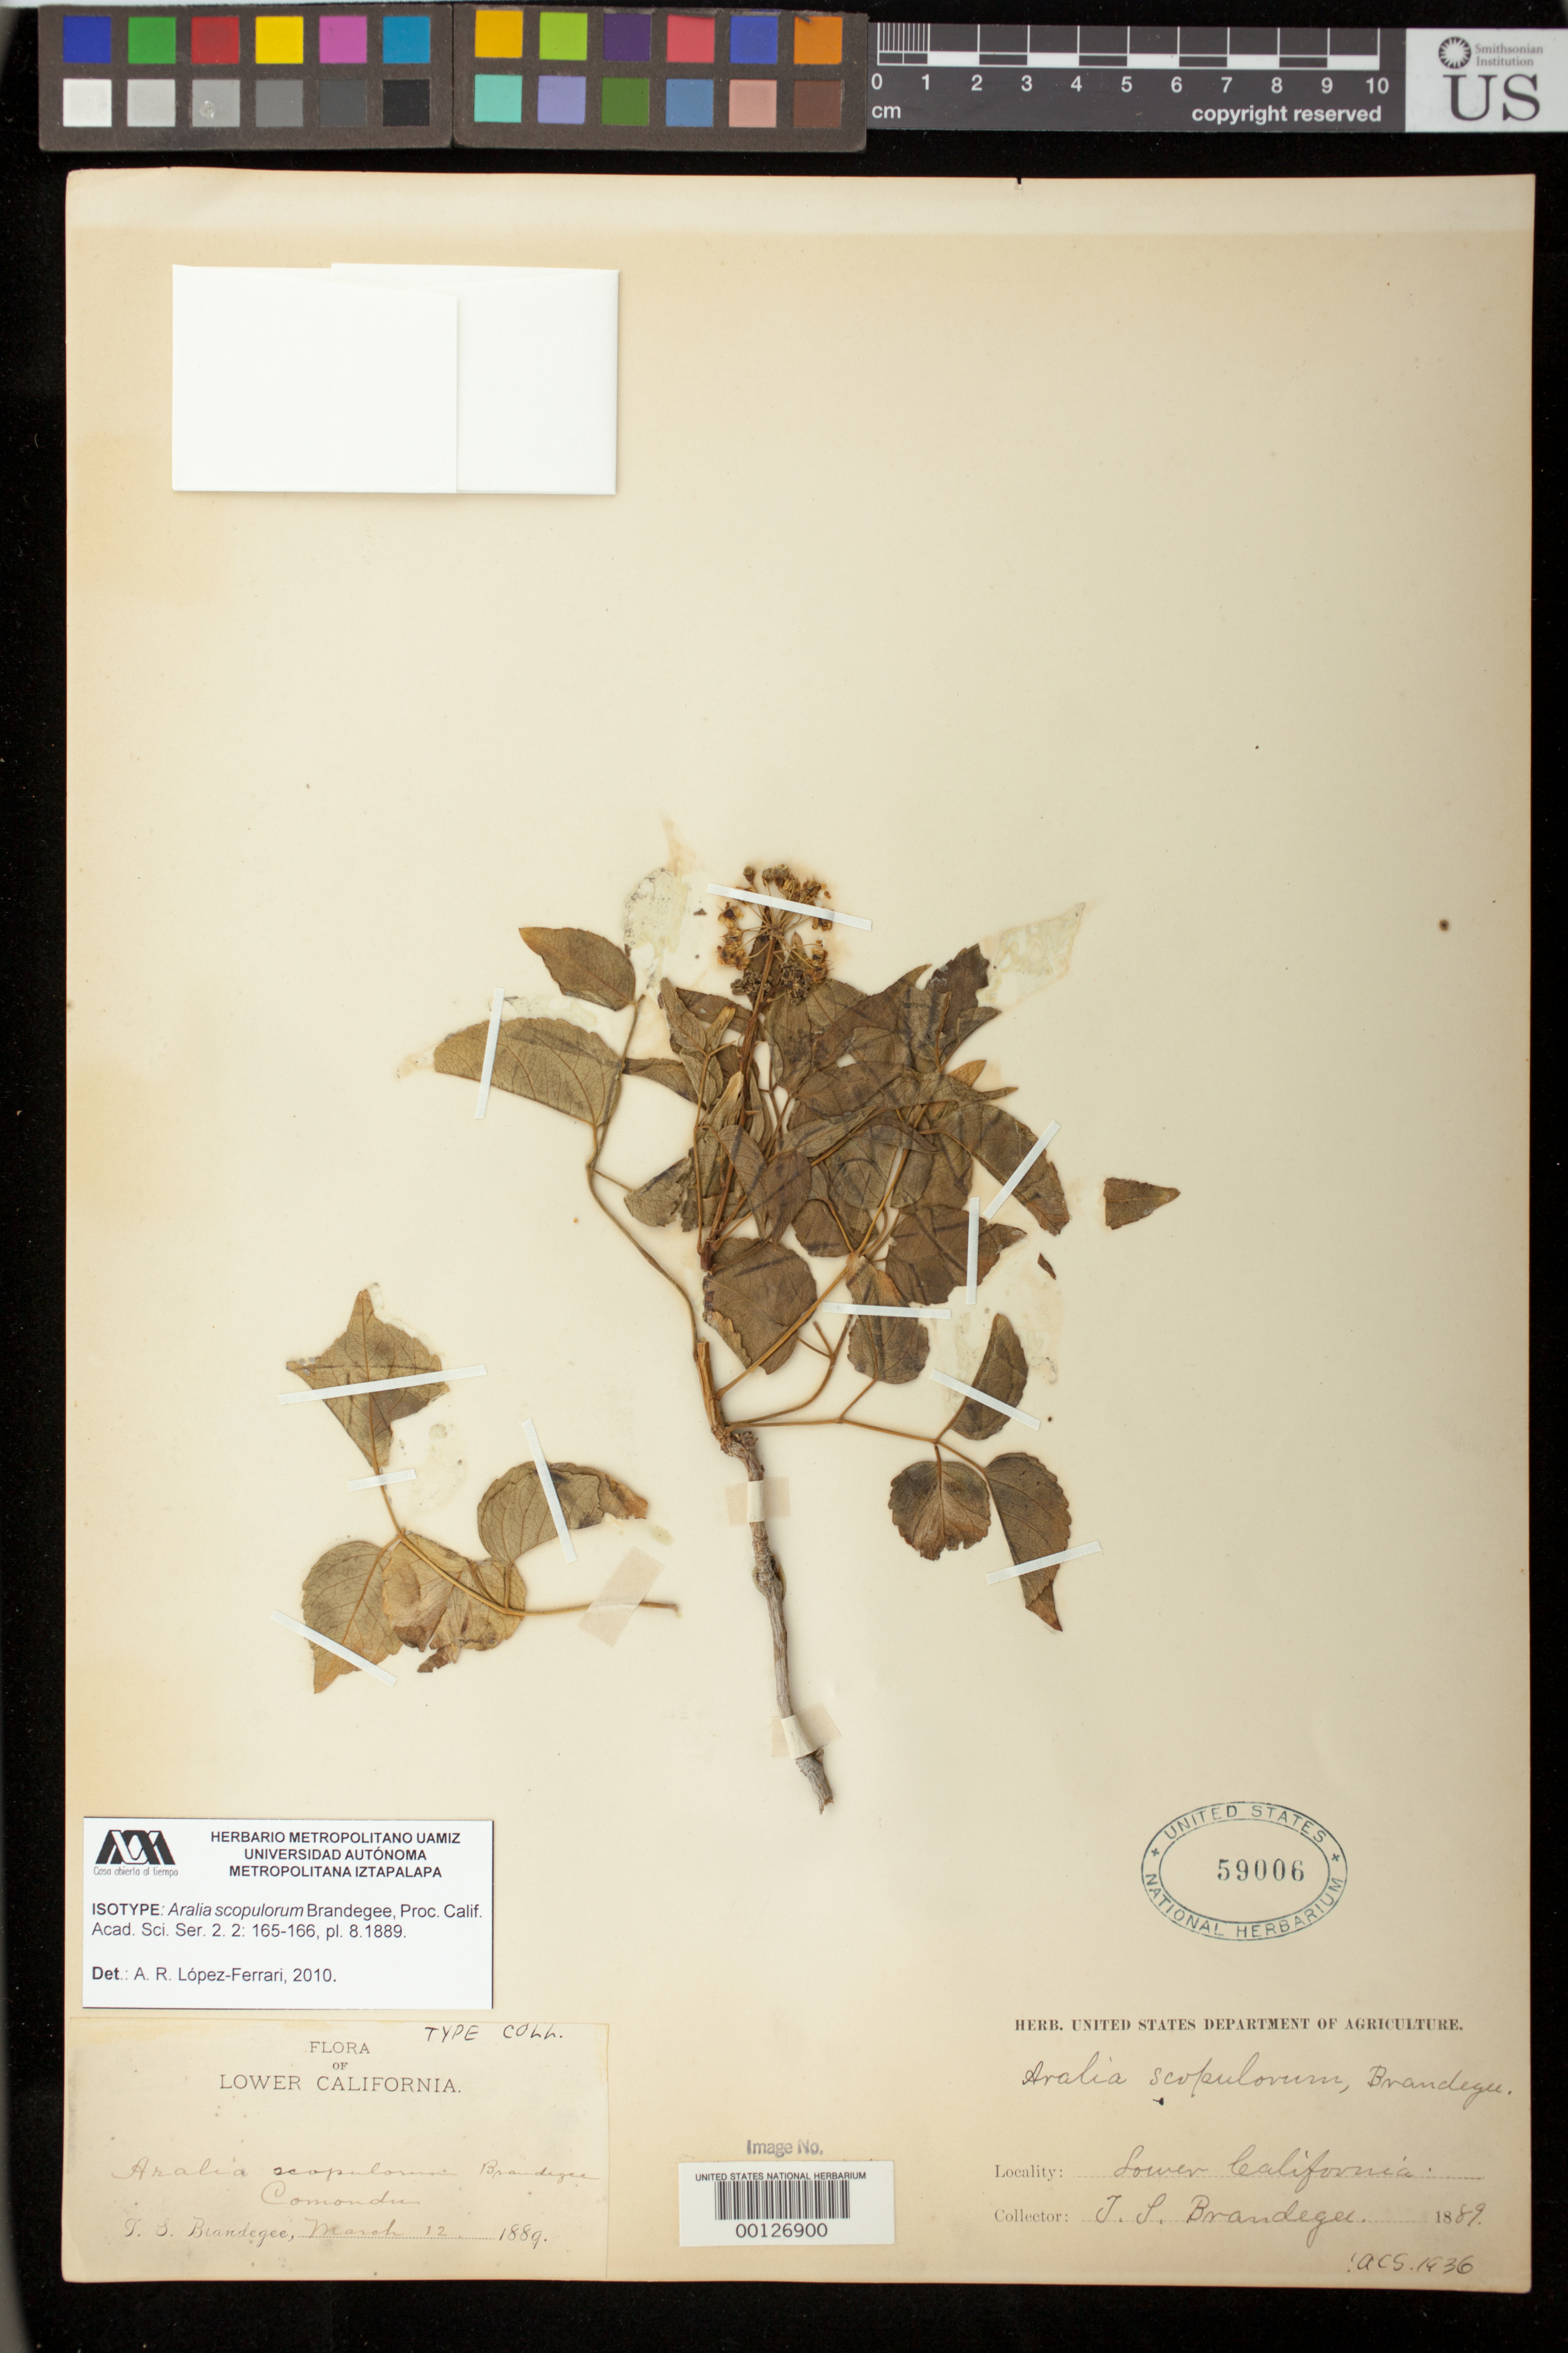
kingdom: Plantae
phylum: Tracheophyta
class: Magnoliopsida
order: Apiales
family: Araliaceae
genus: Aralia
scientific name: Aralia scopulorum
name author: Brandegee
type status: Type Collection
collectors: T. S. Brandegee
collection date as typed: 12 Mar 1889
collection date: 1889-03-12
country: Mexico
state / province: Baja California Sur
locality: Lower California. Comondu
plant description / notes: Protologue, "Common on the rocks of Comondu Cañon. Collected in March in flower and young fruit." This US specimen presumably the type collection, but protologue does not cite collection number or precise date. Annotated as isotype by A.R. López-Ferrari (2010).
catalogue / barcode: US 59006